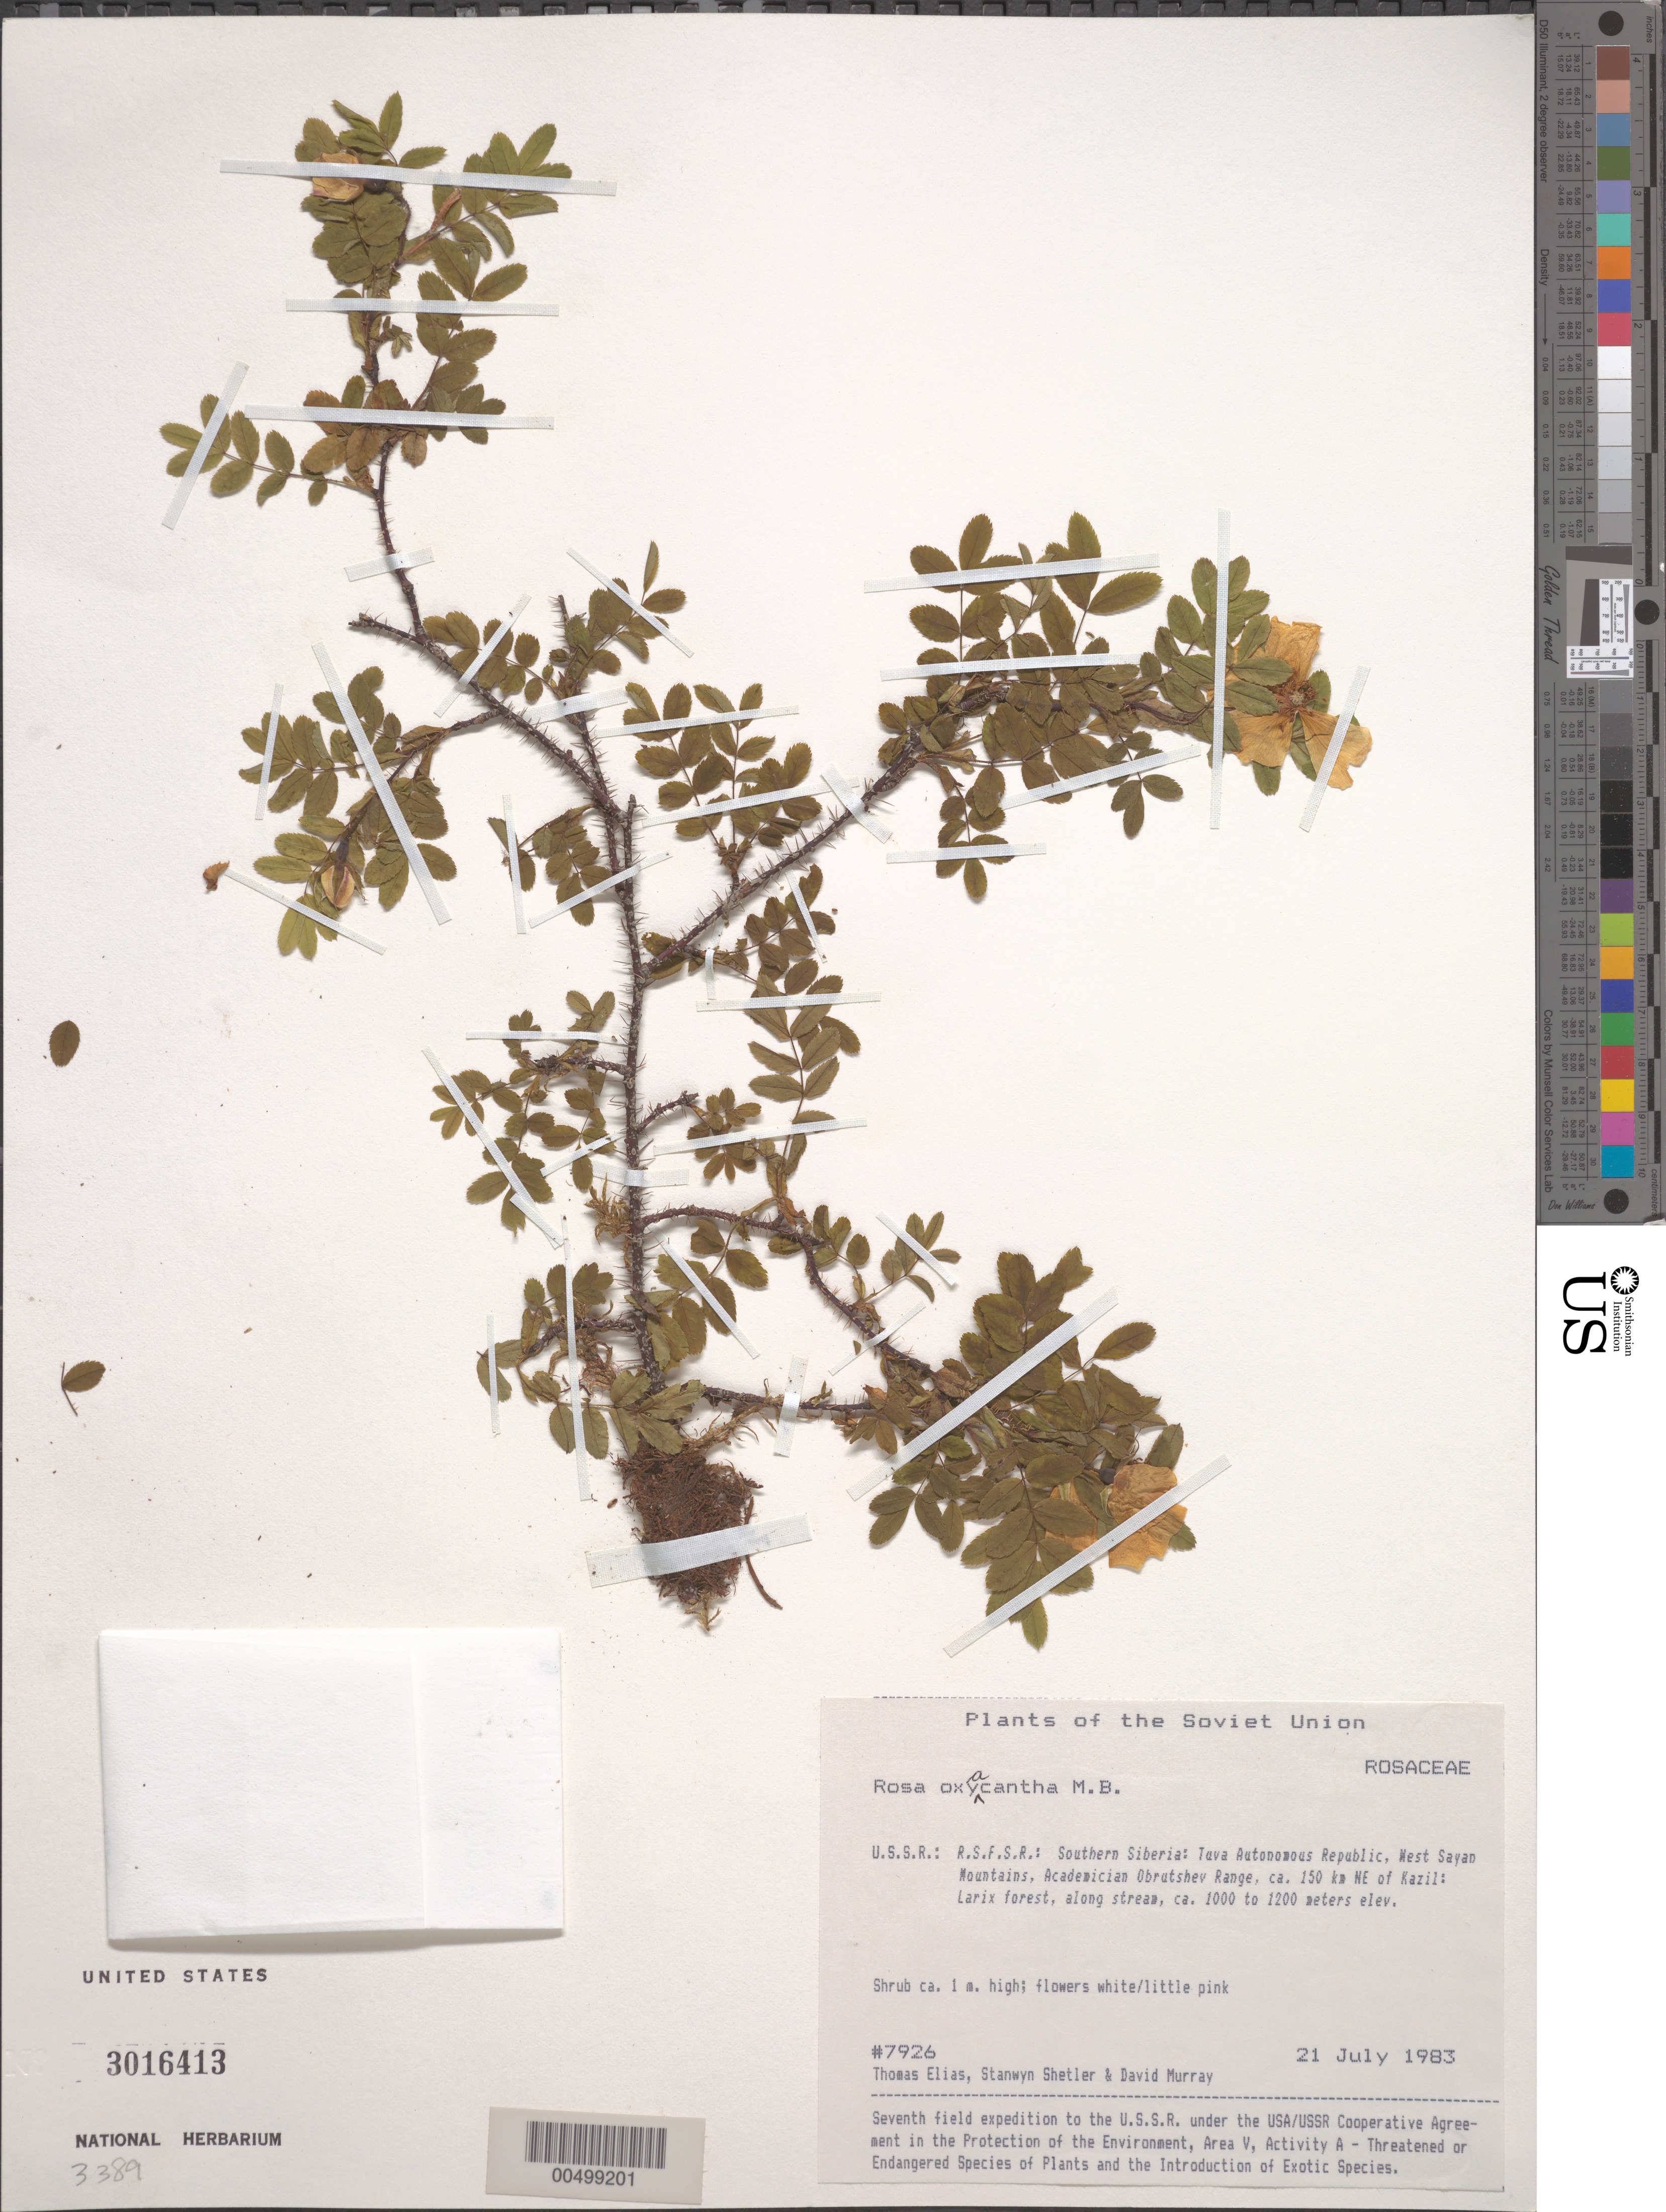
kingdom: Plantae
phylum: Tracheophyta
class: Magnoliopsida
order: Rosales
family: Rosaceae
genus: Rosa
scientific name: Rosa oxyacantha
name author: M. Bieb.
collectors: T. Elias, S. Shetler & D. F. Murray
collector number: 7926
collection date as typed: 21 Jul 1983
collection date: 1983-07-21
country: Russian Federation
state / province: Tuva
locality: West Sayan Mountains, Academician Obrutshev Range, ca. 150 km NE of Kazil [Kyzyl]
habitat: Larix forest, along stream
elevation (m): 1000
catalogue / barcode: US 3016413